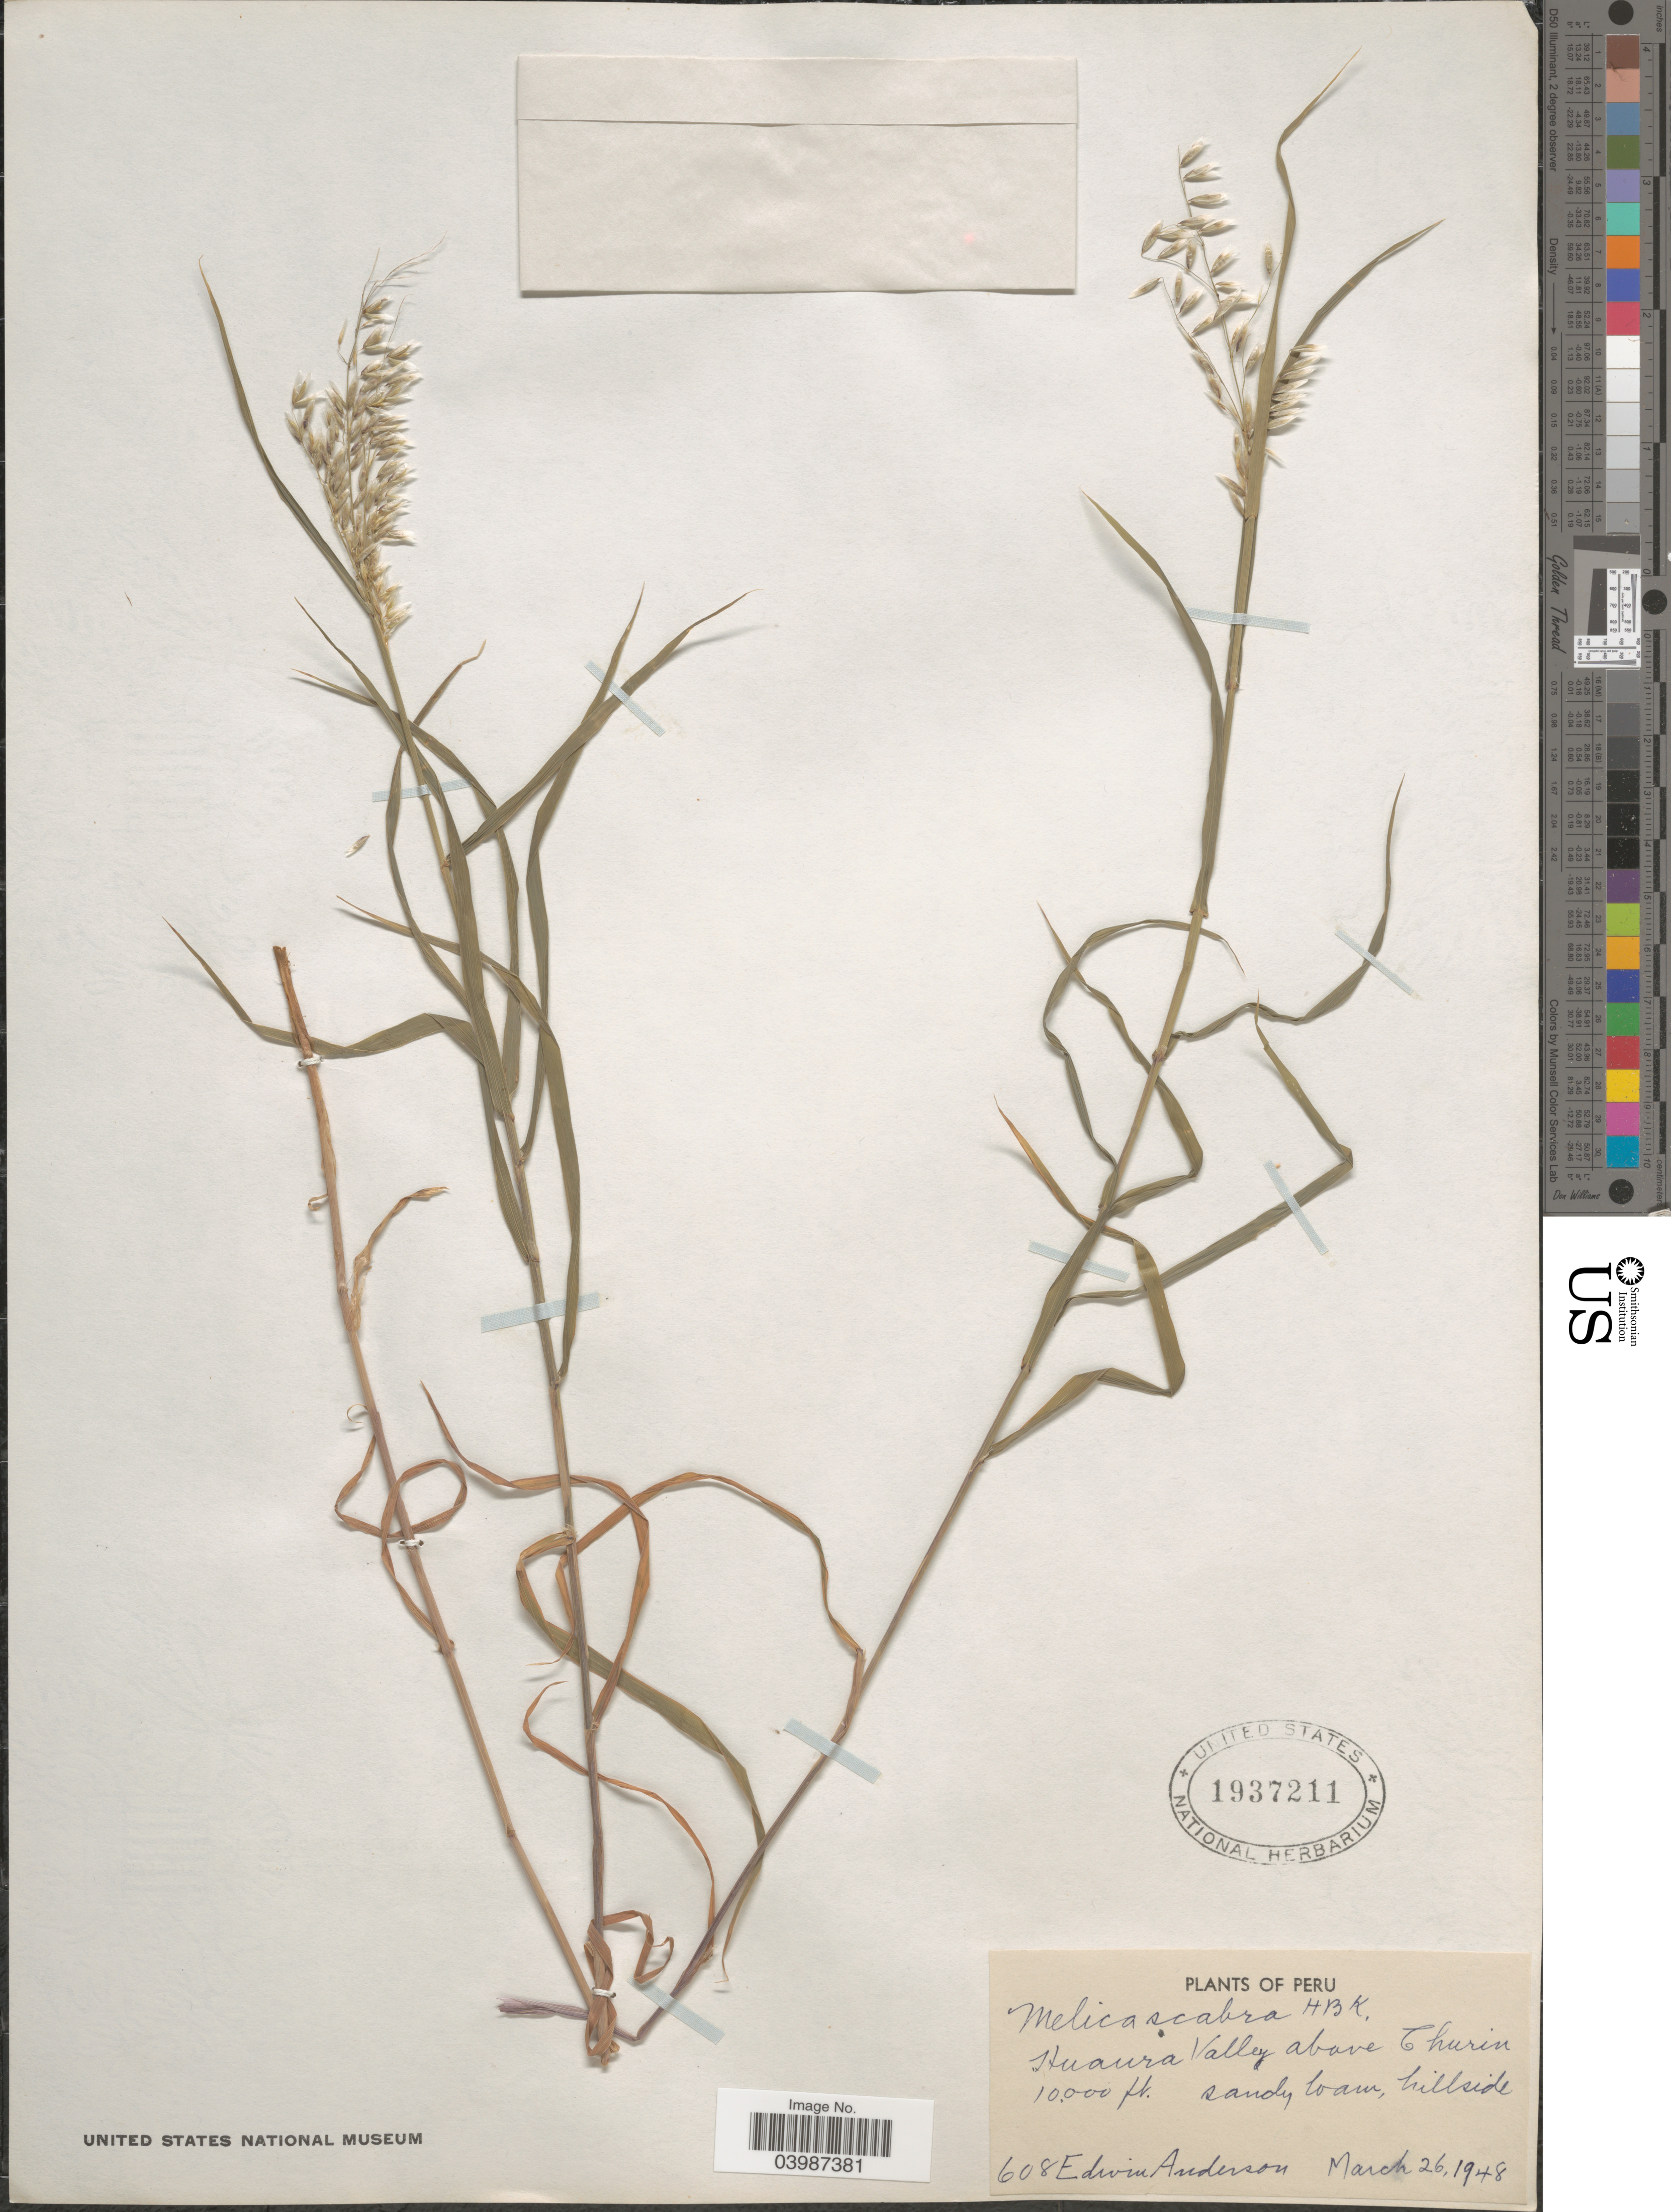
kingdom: Plantae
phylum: Tracheophyta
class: Liliopsida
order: Poales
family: Poaceae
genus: Melica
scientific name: Melica scabra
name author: Kunth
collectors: E. Anderson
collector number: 608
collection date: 1948-03-26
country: Peru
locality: Huaura Valley above Thurin. Sandy loam, hillside.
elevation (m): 3048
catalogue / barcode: US 1937211